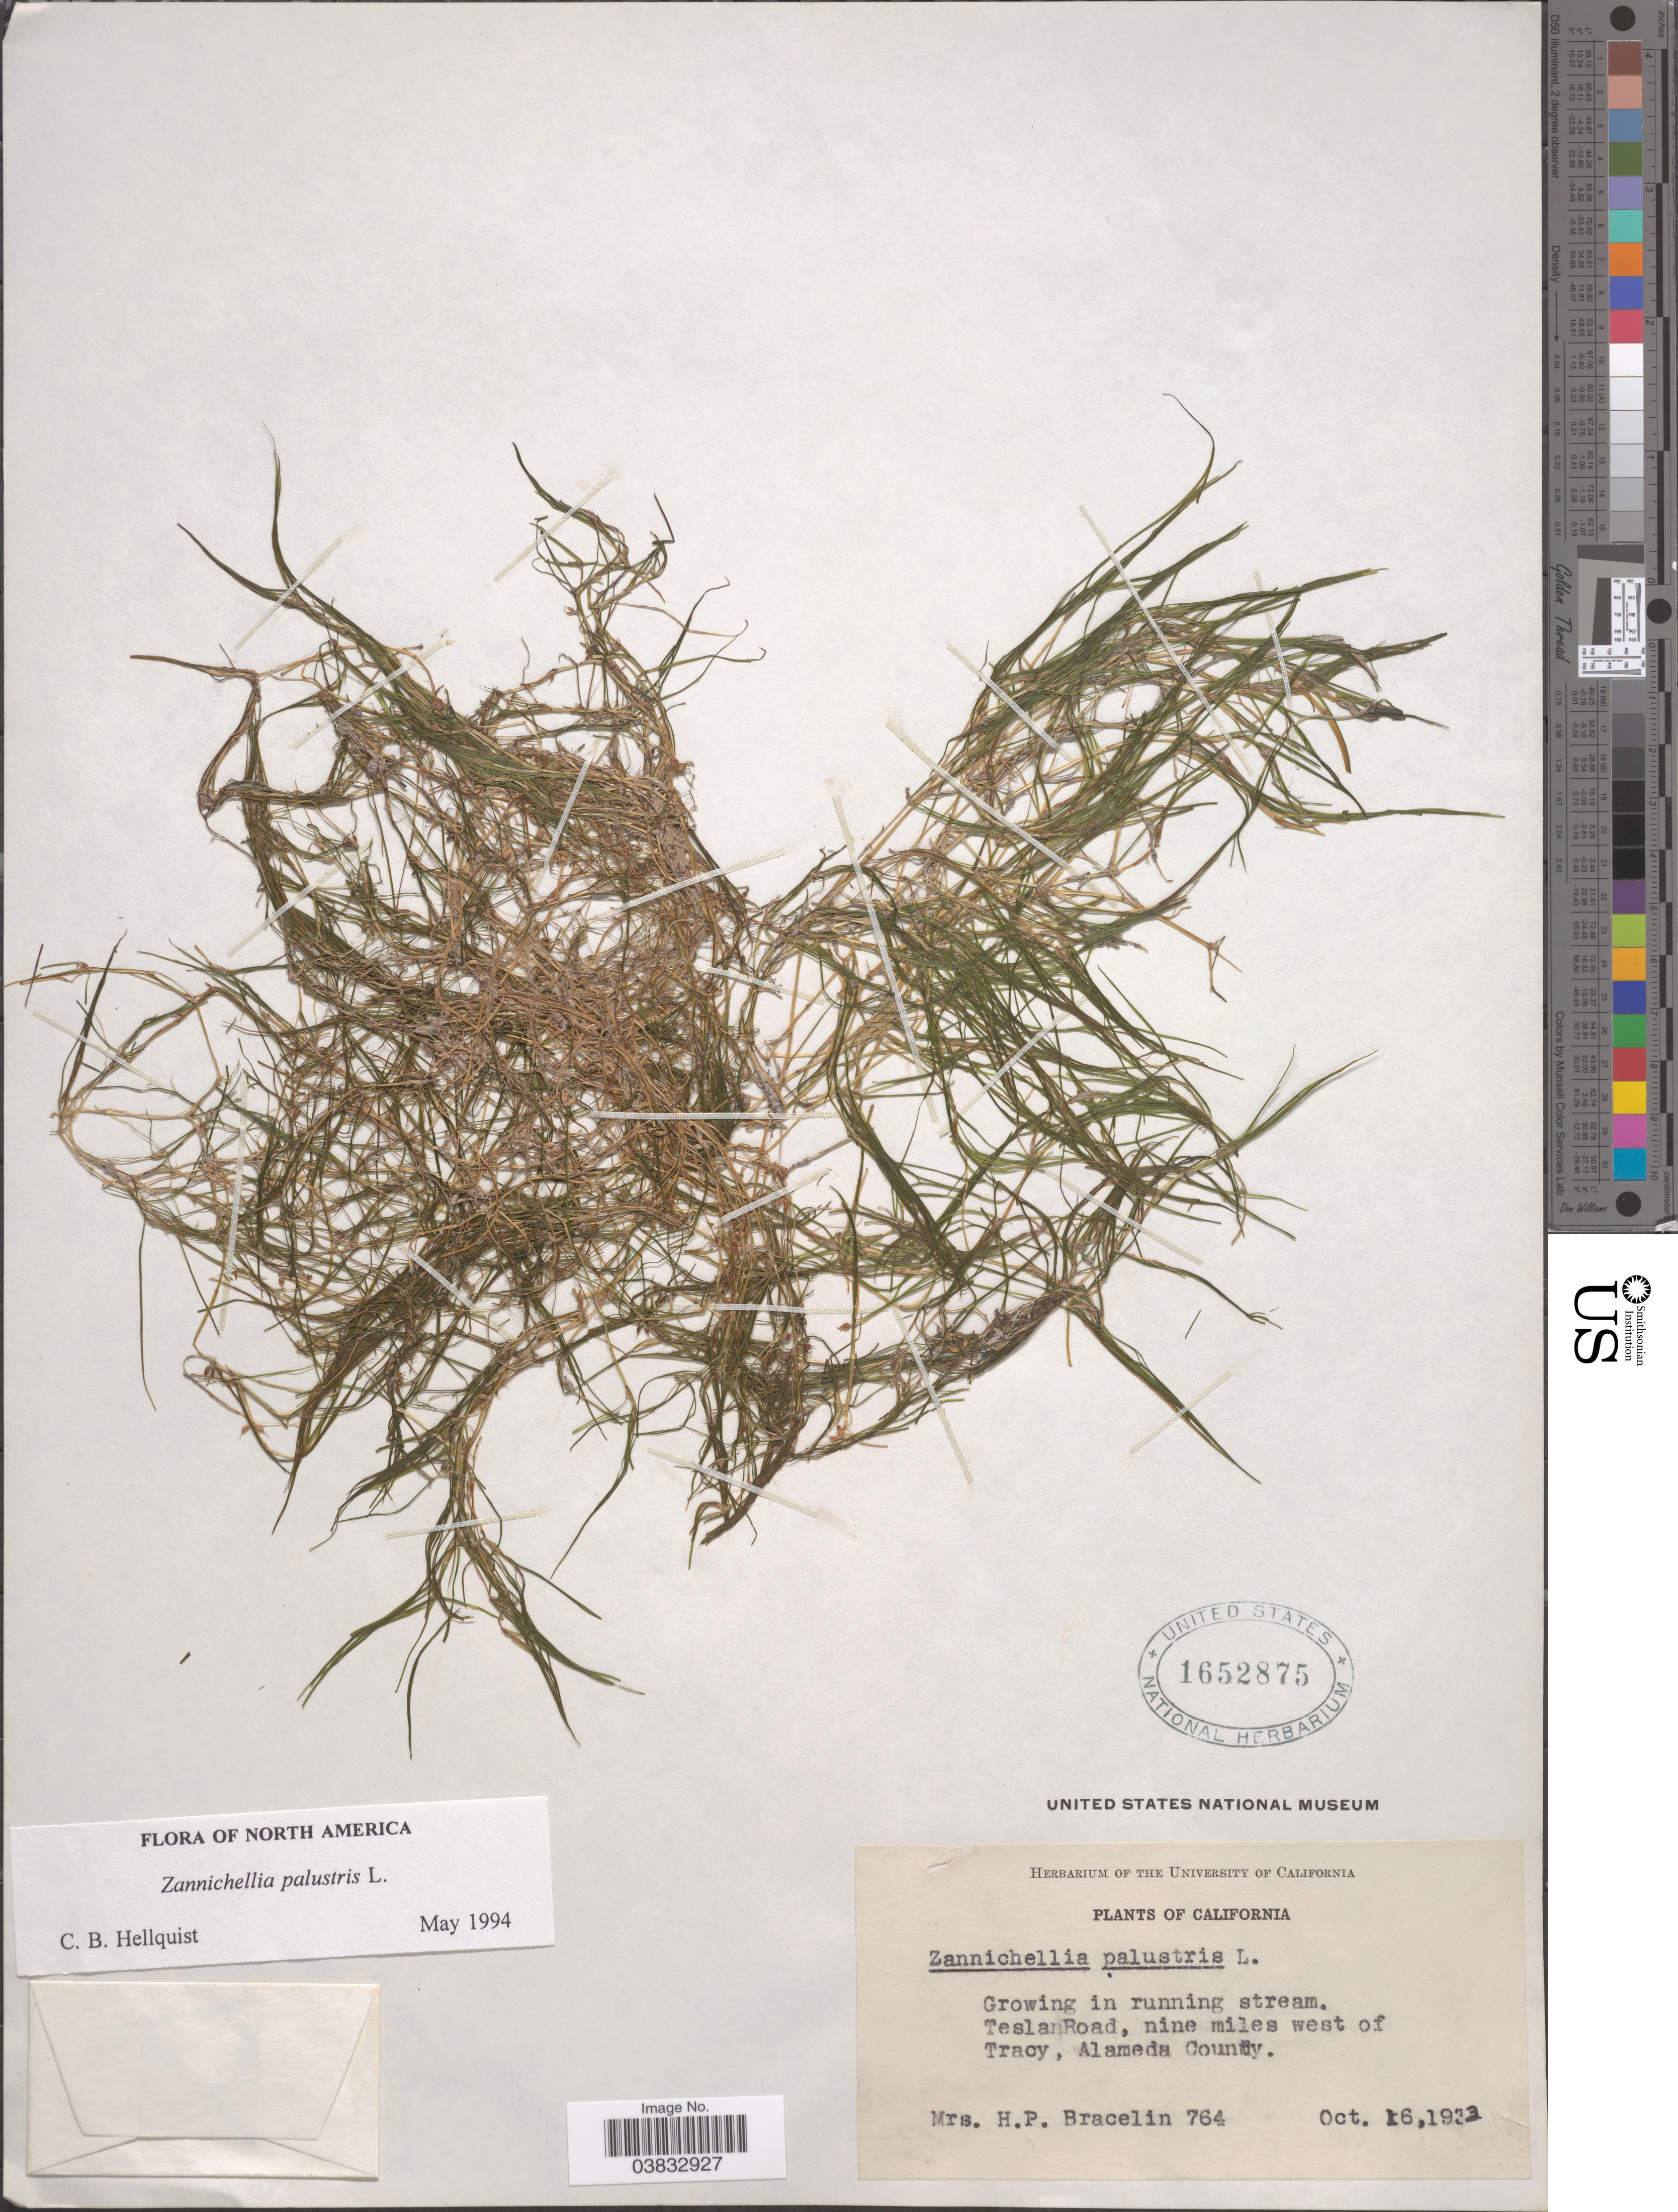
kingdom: Plantae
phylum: Tracheophyta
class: Liliopsida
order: Alismatales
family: Potamogetonaceae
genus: Zannichellia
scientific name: Zannichellia palustris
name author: L.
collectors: H. Bracelin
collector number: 764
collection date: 1933-10-16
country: United States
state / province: California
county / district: Alameda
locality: Teslan Road, nine miles west of Tracy, Alameda County.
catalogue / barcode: US 1652875